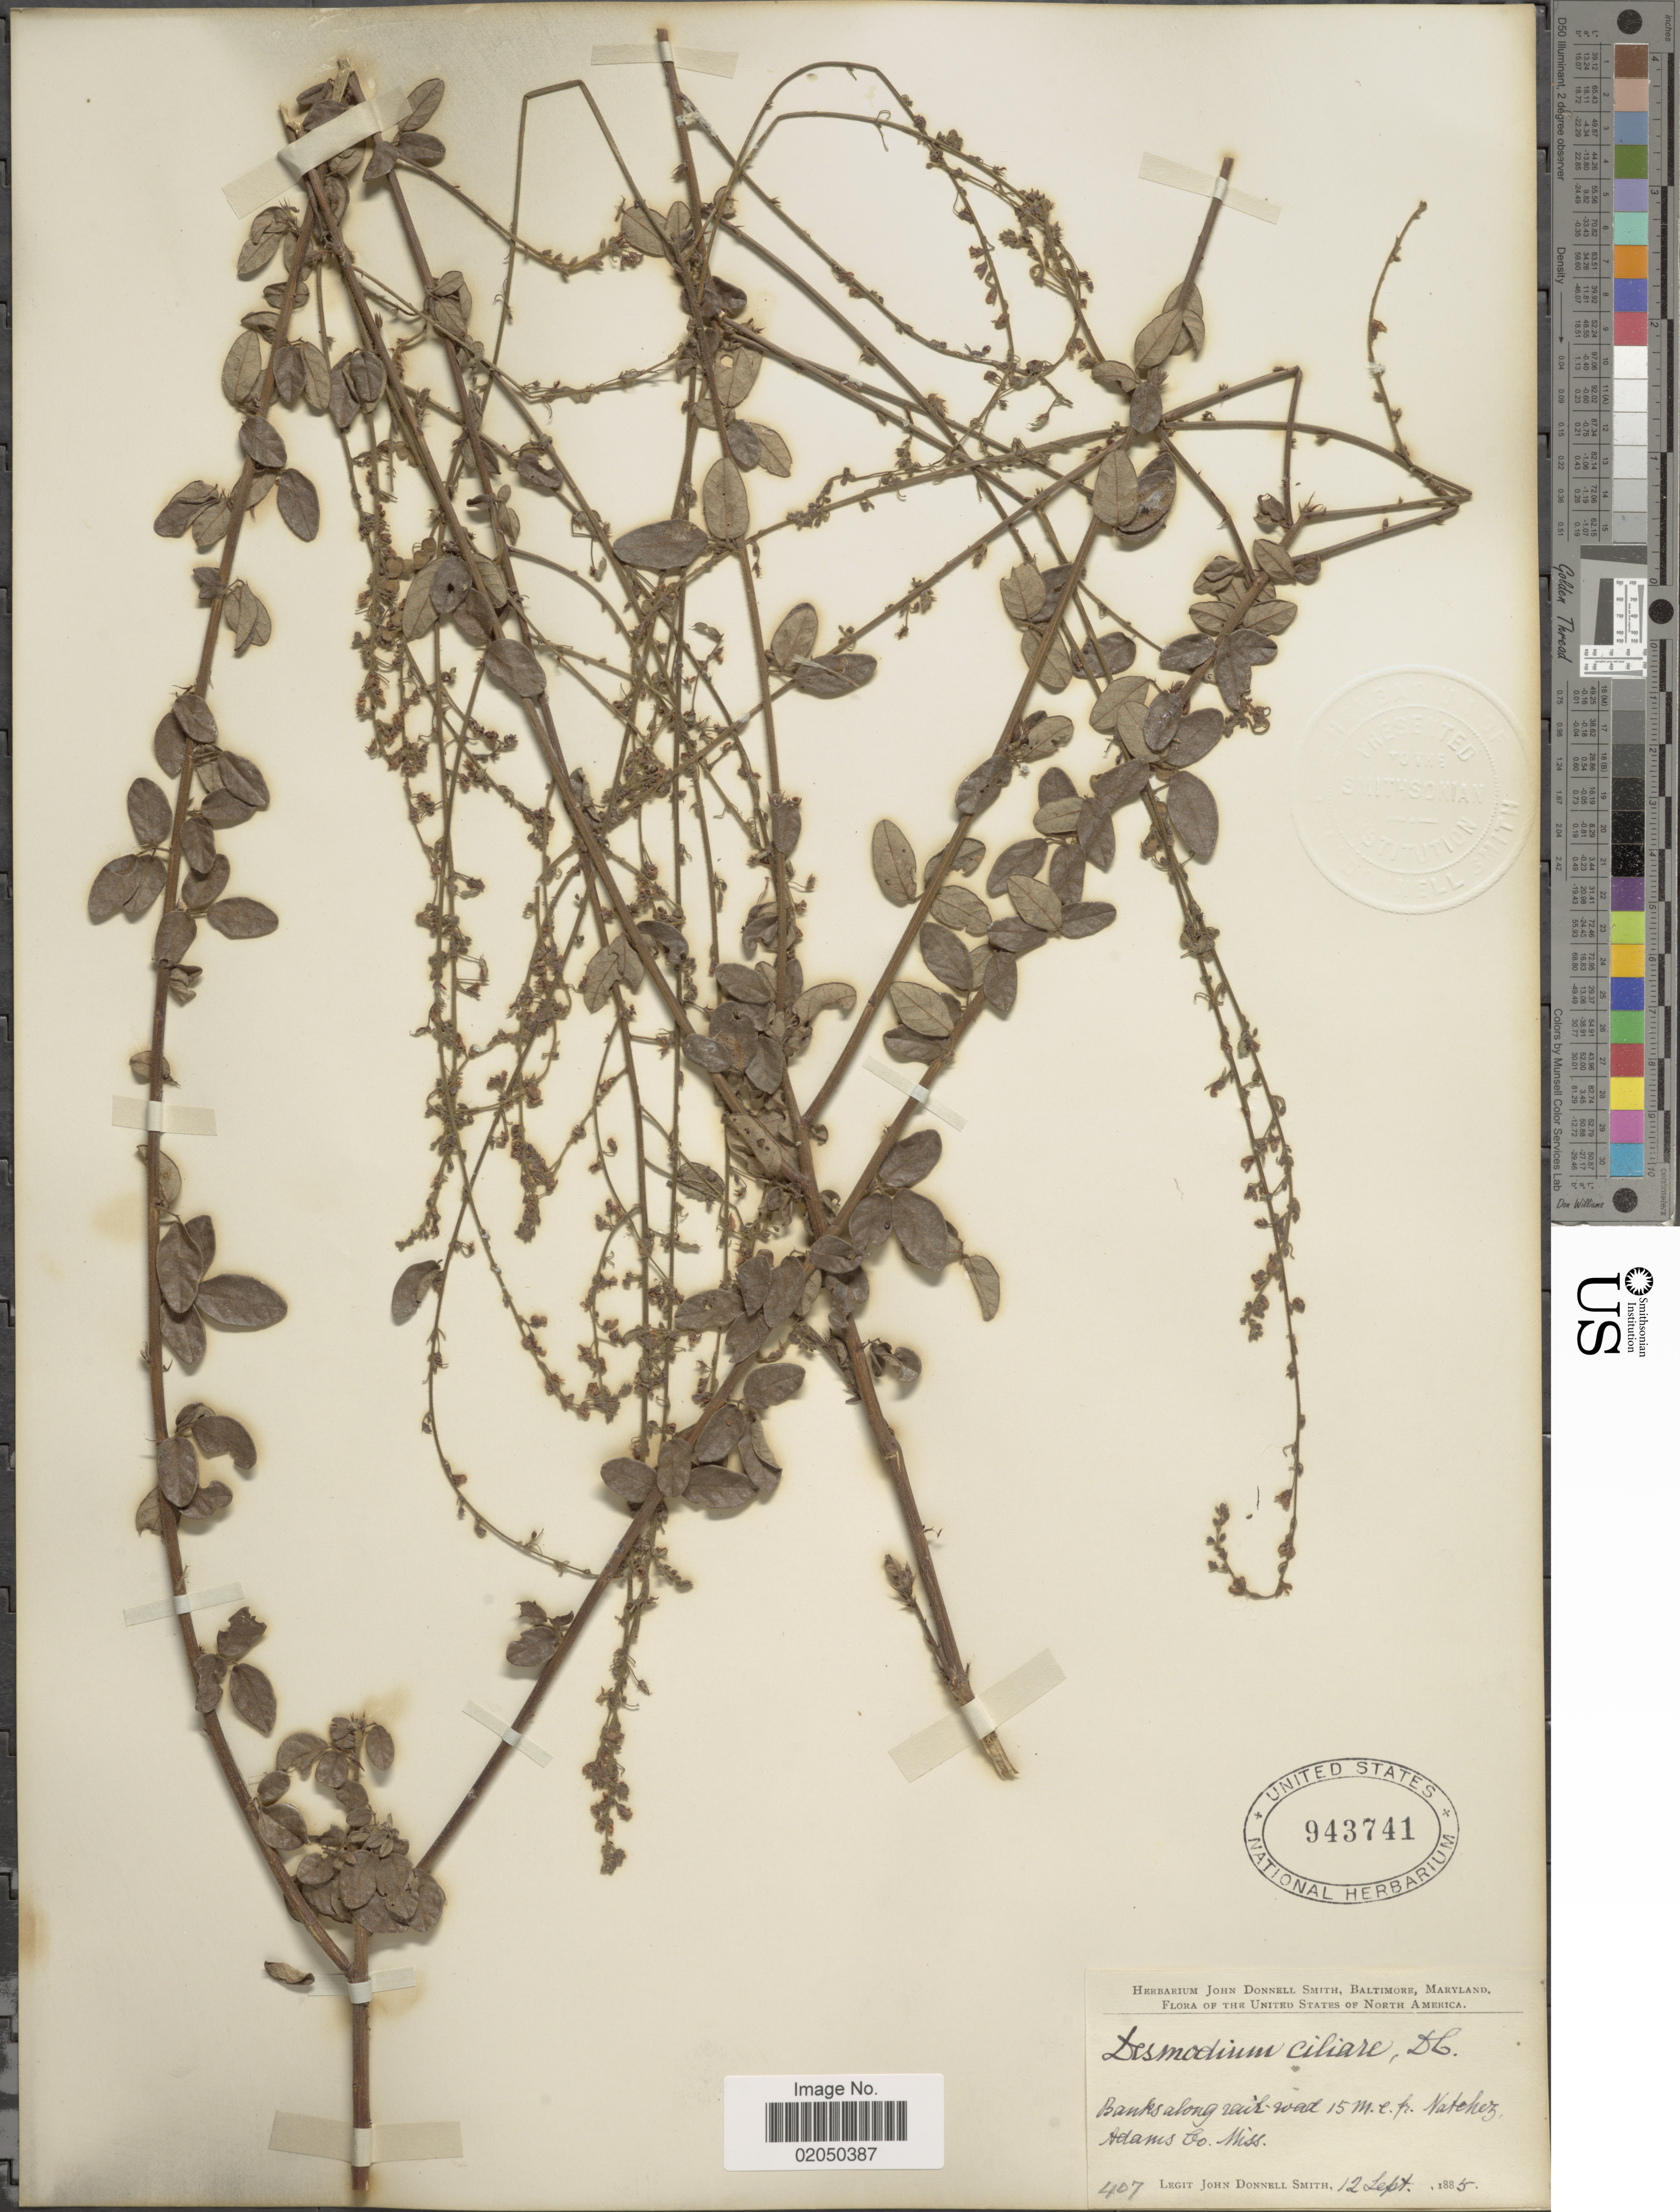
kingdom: Plantae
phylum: Tracheophyta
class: Magnoliopsida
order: Fabales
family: Fabaceae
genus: Desmodium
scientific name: Desmodium ciliare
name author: (Muhl. ex Willd.) DC.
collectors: J. Donnell Smith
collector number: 407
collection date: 1885-09-12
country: United States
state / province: Mississippi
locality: Banks along railroad 15 m.e. fr. Natchez, Adams Co. Miss.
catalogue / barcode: US 943741